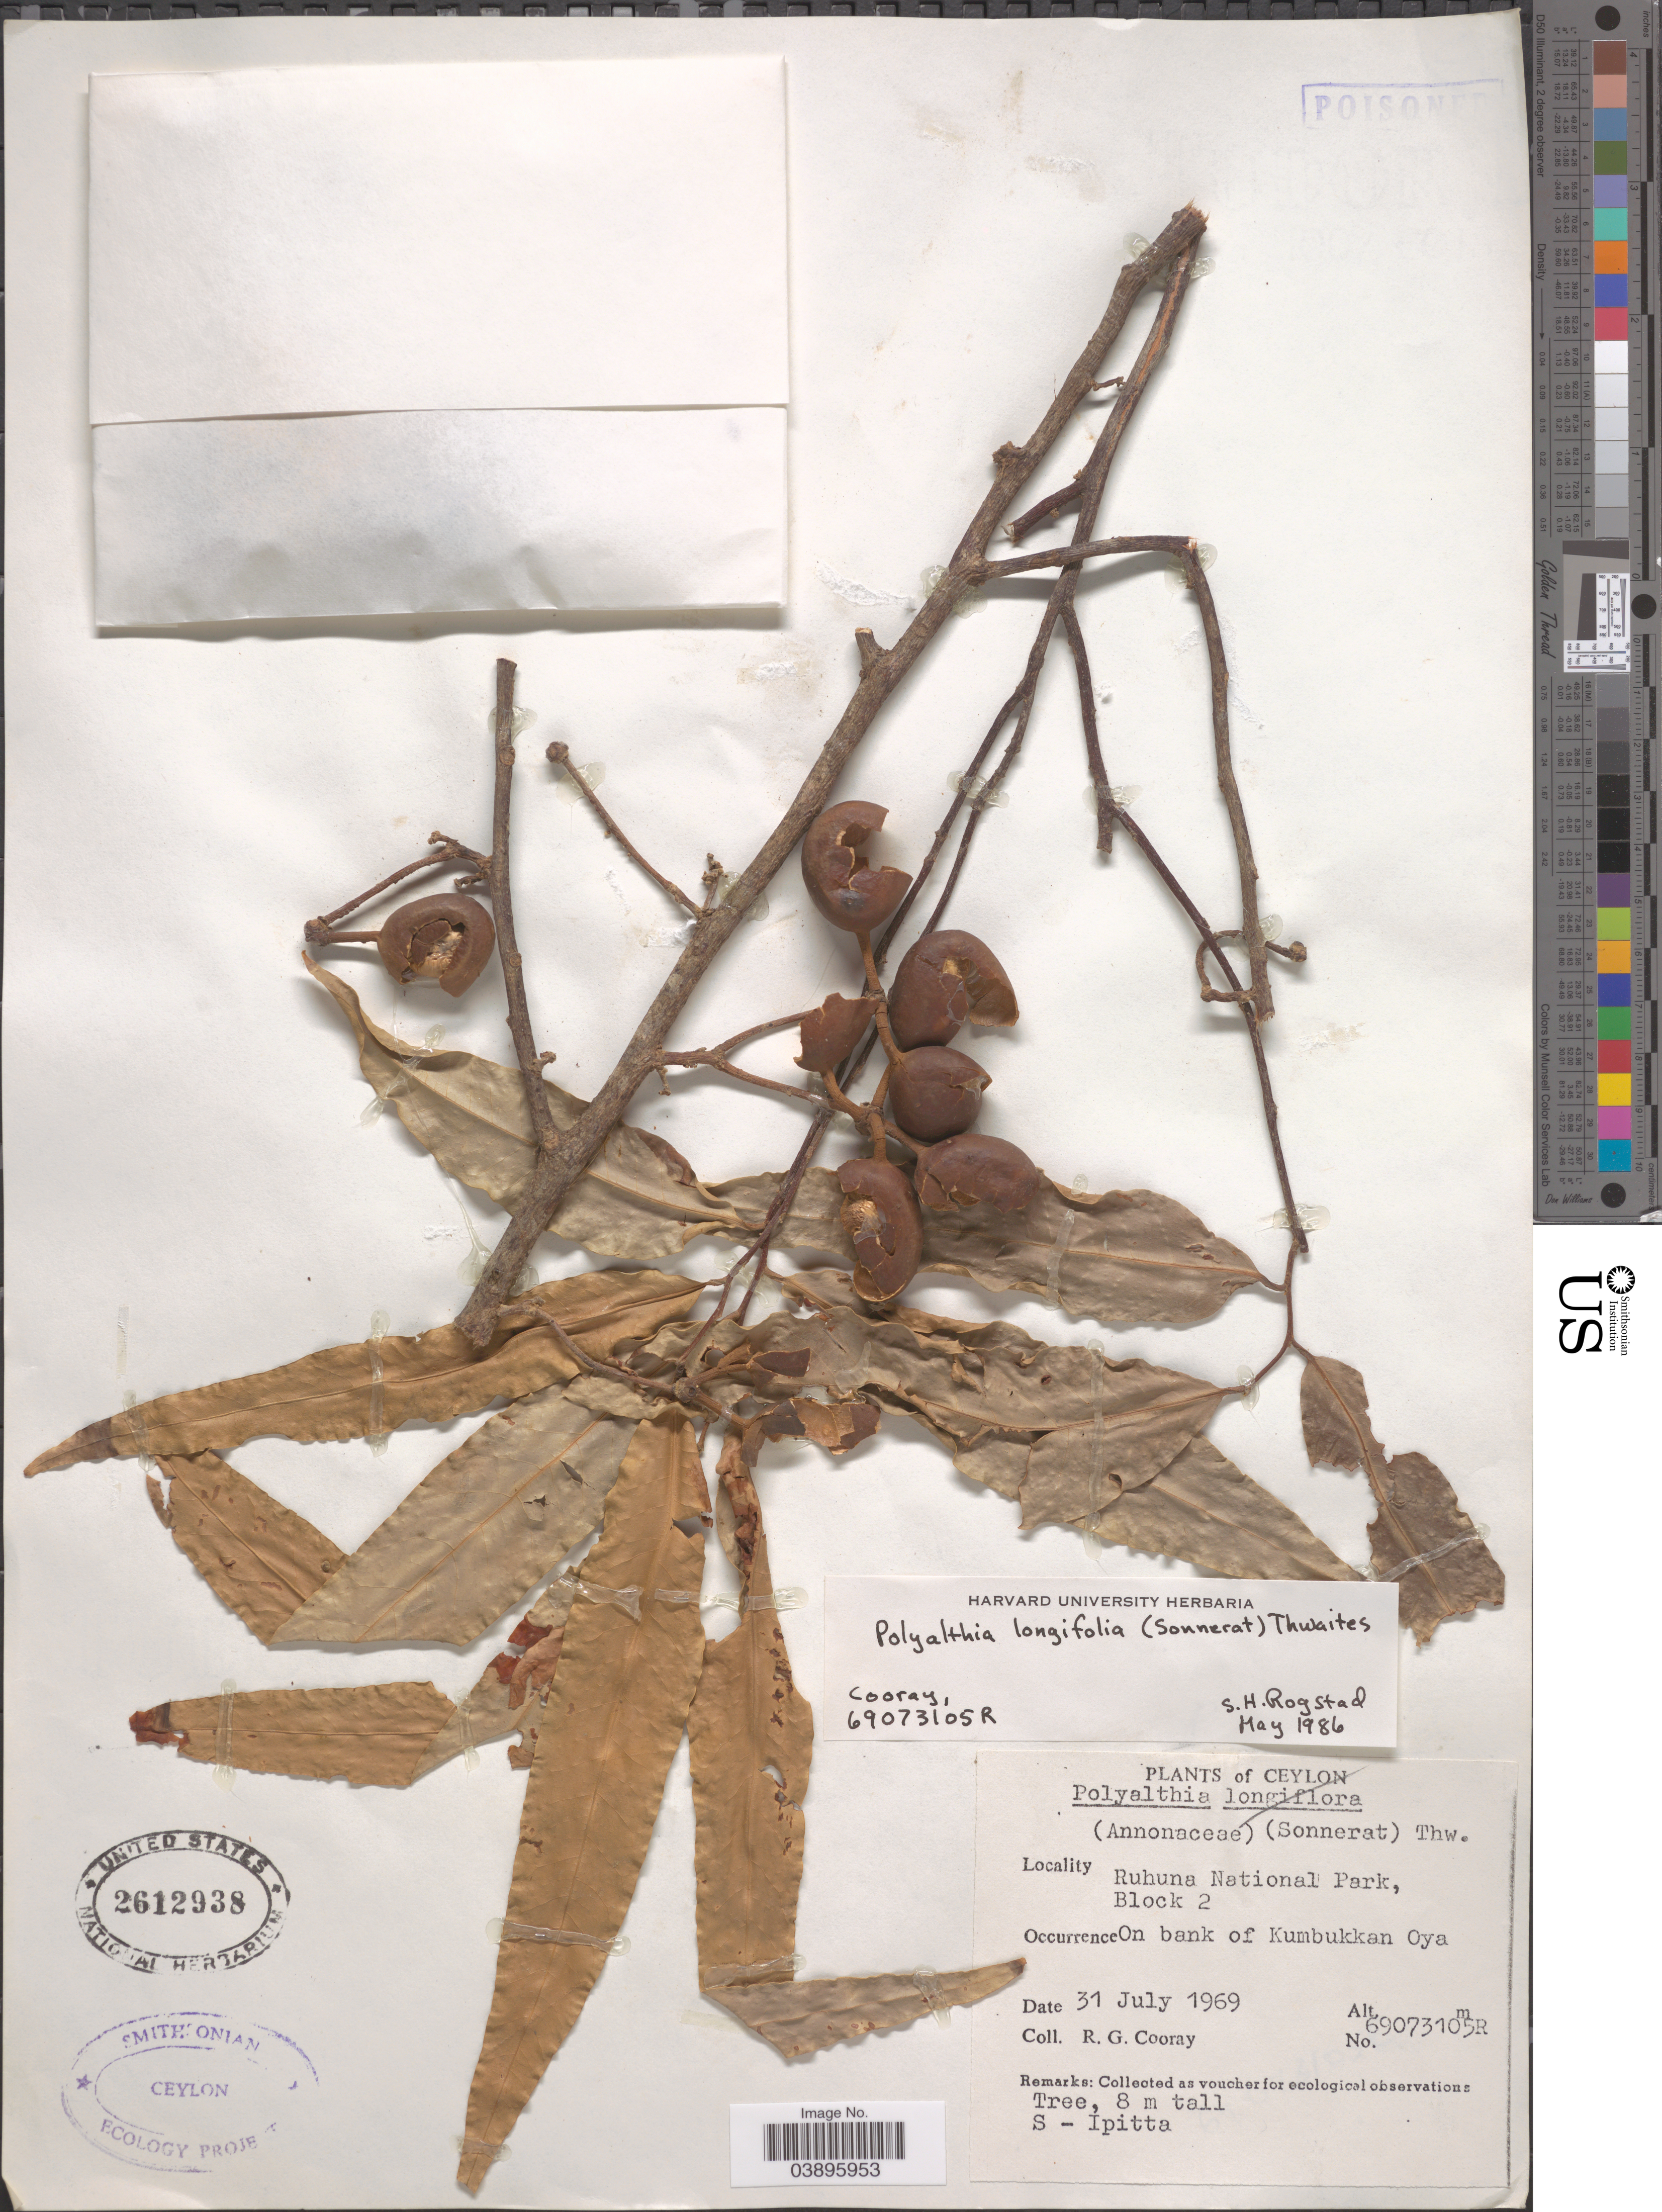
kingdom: Plantae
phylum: Tracheophyta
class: Magnoliopsida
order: Magnoliales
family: Annonaceae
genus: Polyalthia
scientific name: Polyalthia longifolia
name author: (Sonn.) Thwaites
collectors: R. Cooray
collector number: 69073105R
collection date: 1969-07-31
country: Sri Lanka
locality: Ceylon. Ruhuna National Park, Block 2. On bank of Kumbukkan Oya.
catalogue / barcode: US 2612938